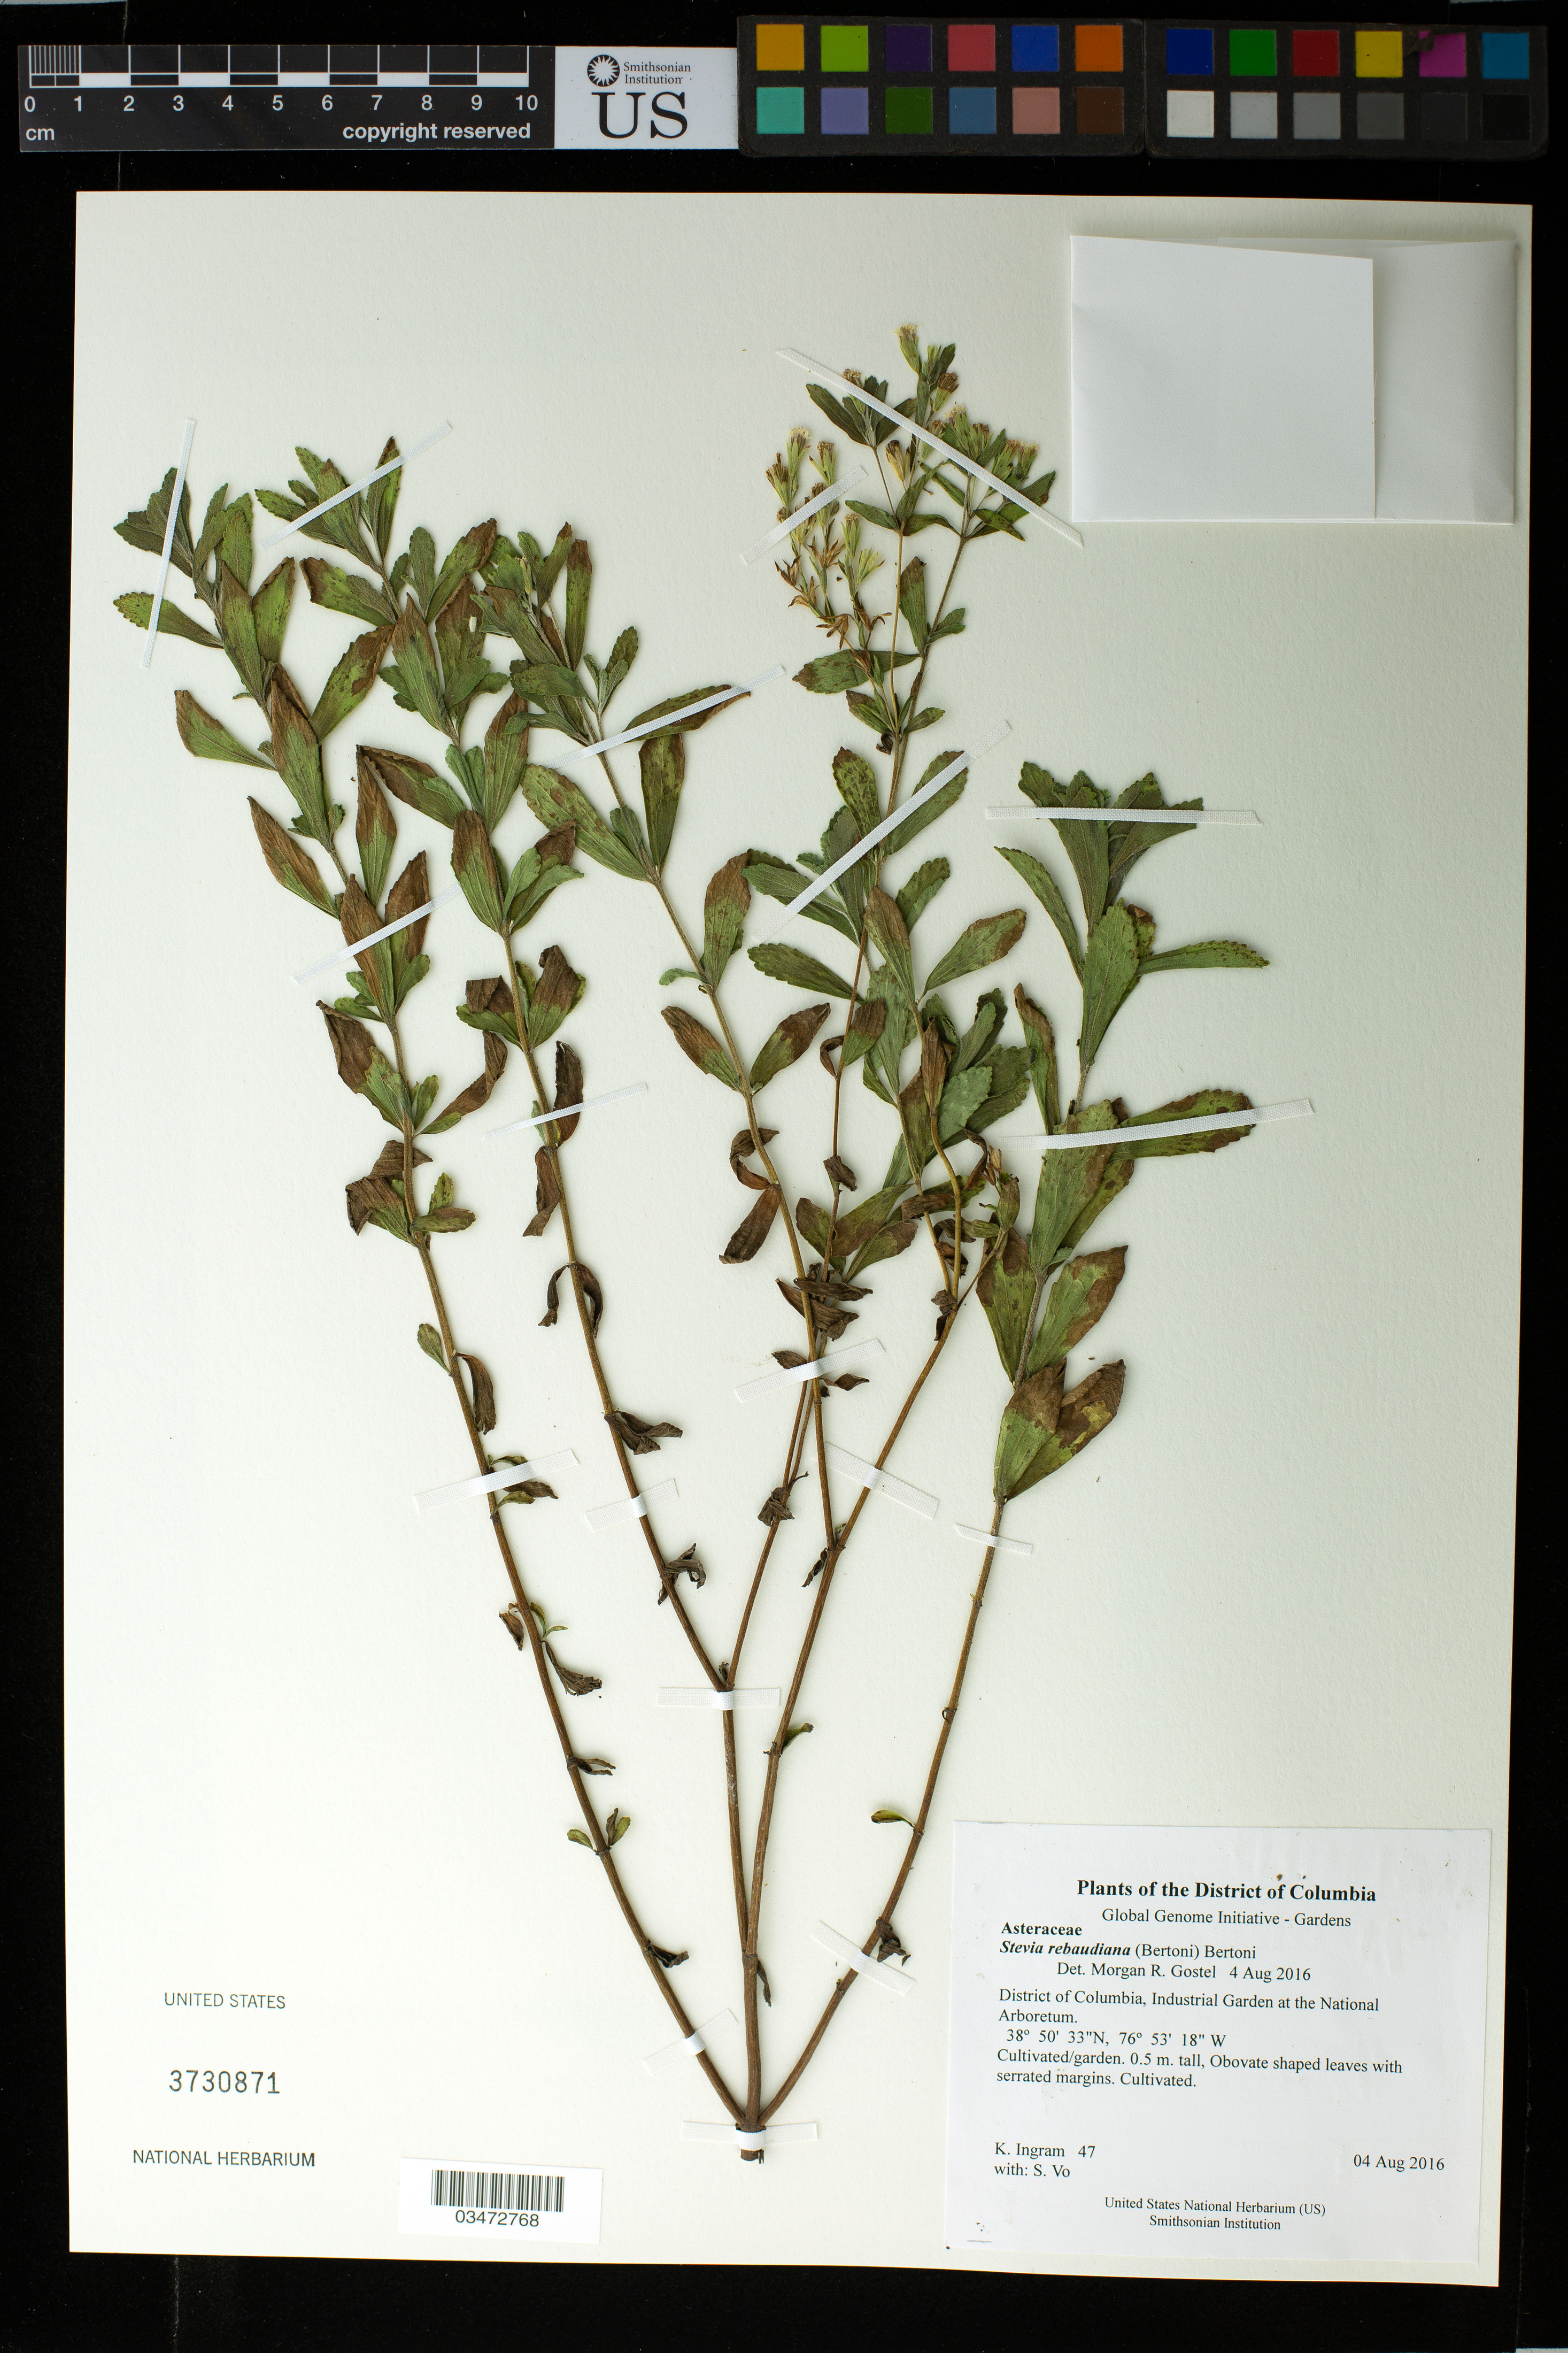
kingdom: Plantae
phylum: Tracheophyta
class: Magnoliopsida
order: Asterales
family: Asteraceae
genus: Stevia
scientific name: Stevia rebaudiana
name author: (Bertoni) Bertoni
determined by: Gostel, M. R.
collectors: K. S. Ingram & S. Vo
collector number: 47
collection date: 2016-08-04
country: United States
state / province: District of Columbia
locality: Industrial Garden at the National Arboretum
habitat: Cultivated/garden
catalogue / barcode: US 3730871